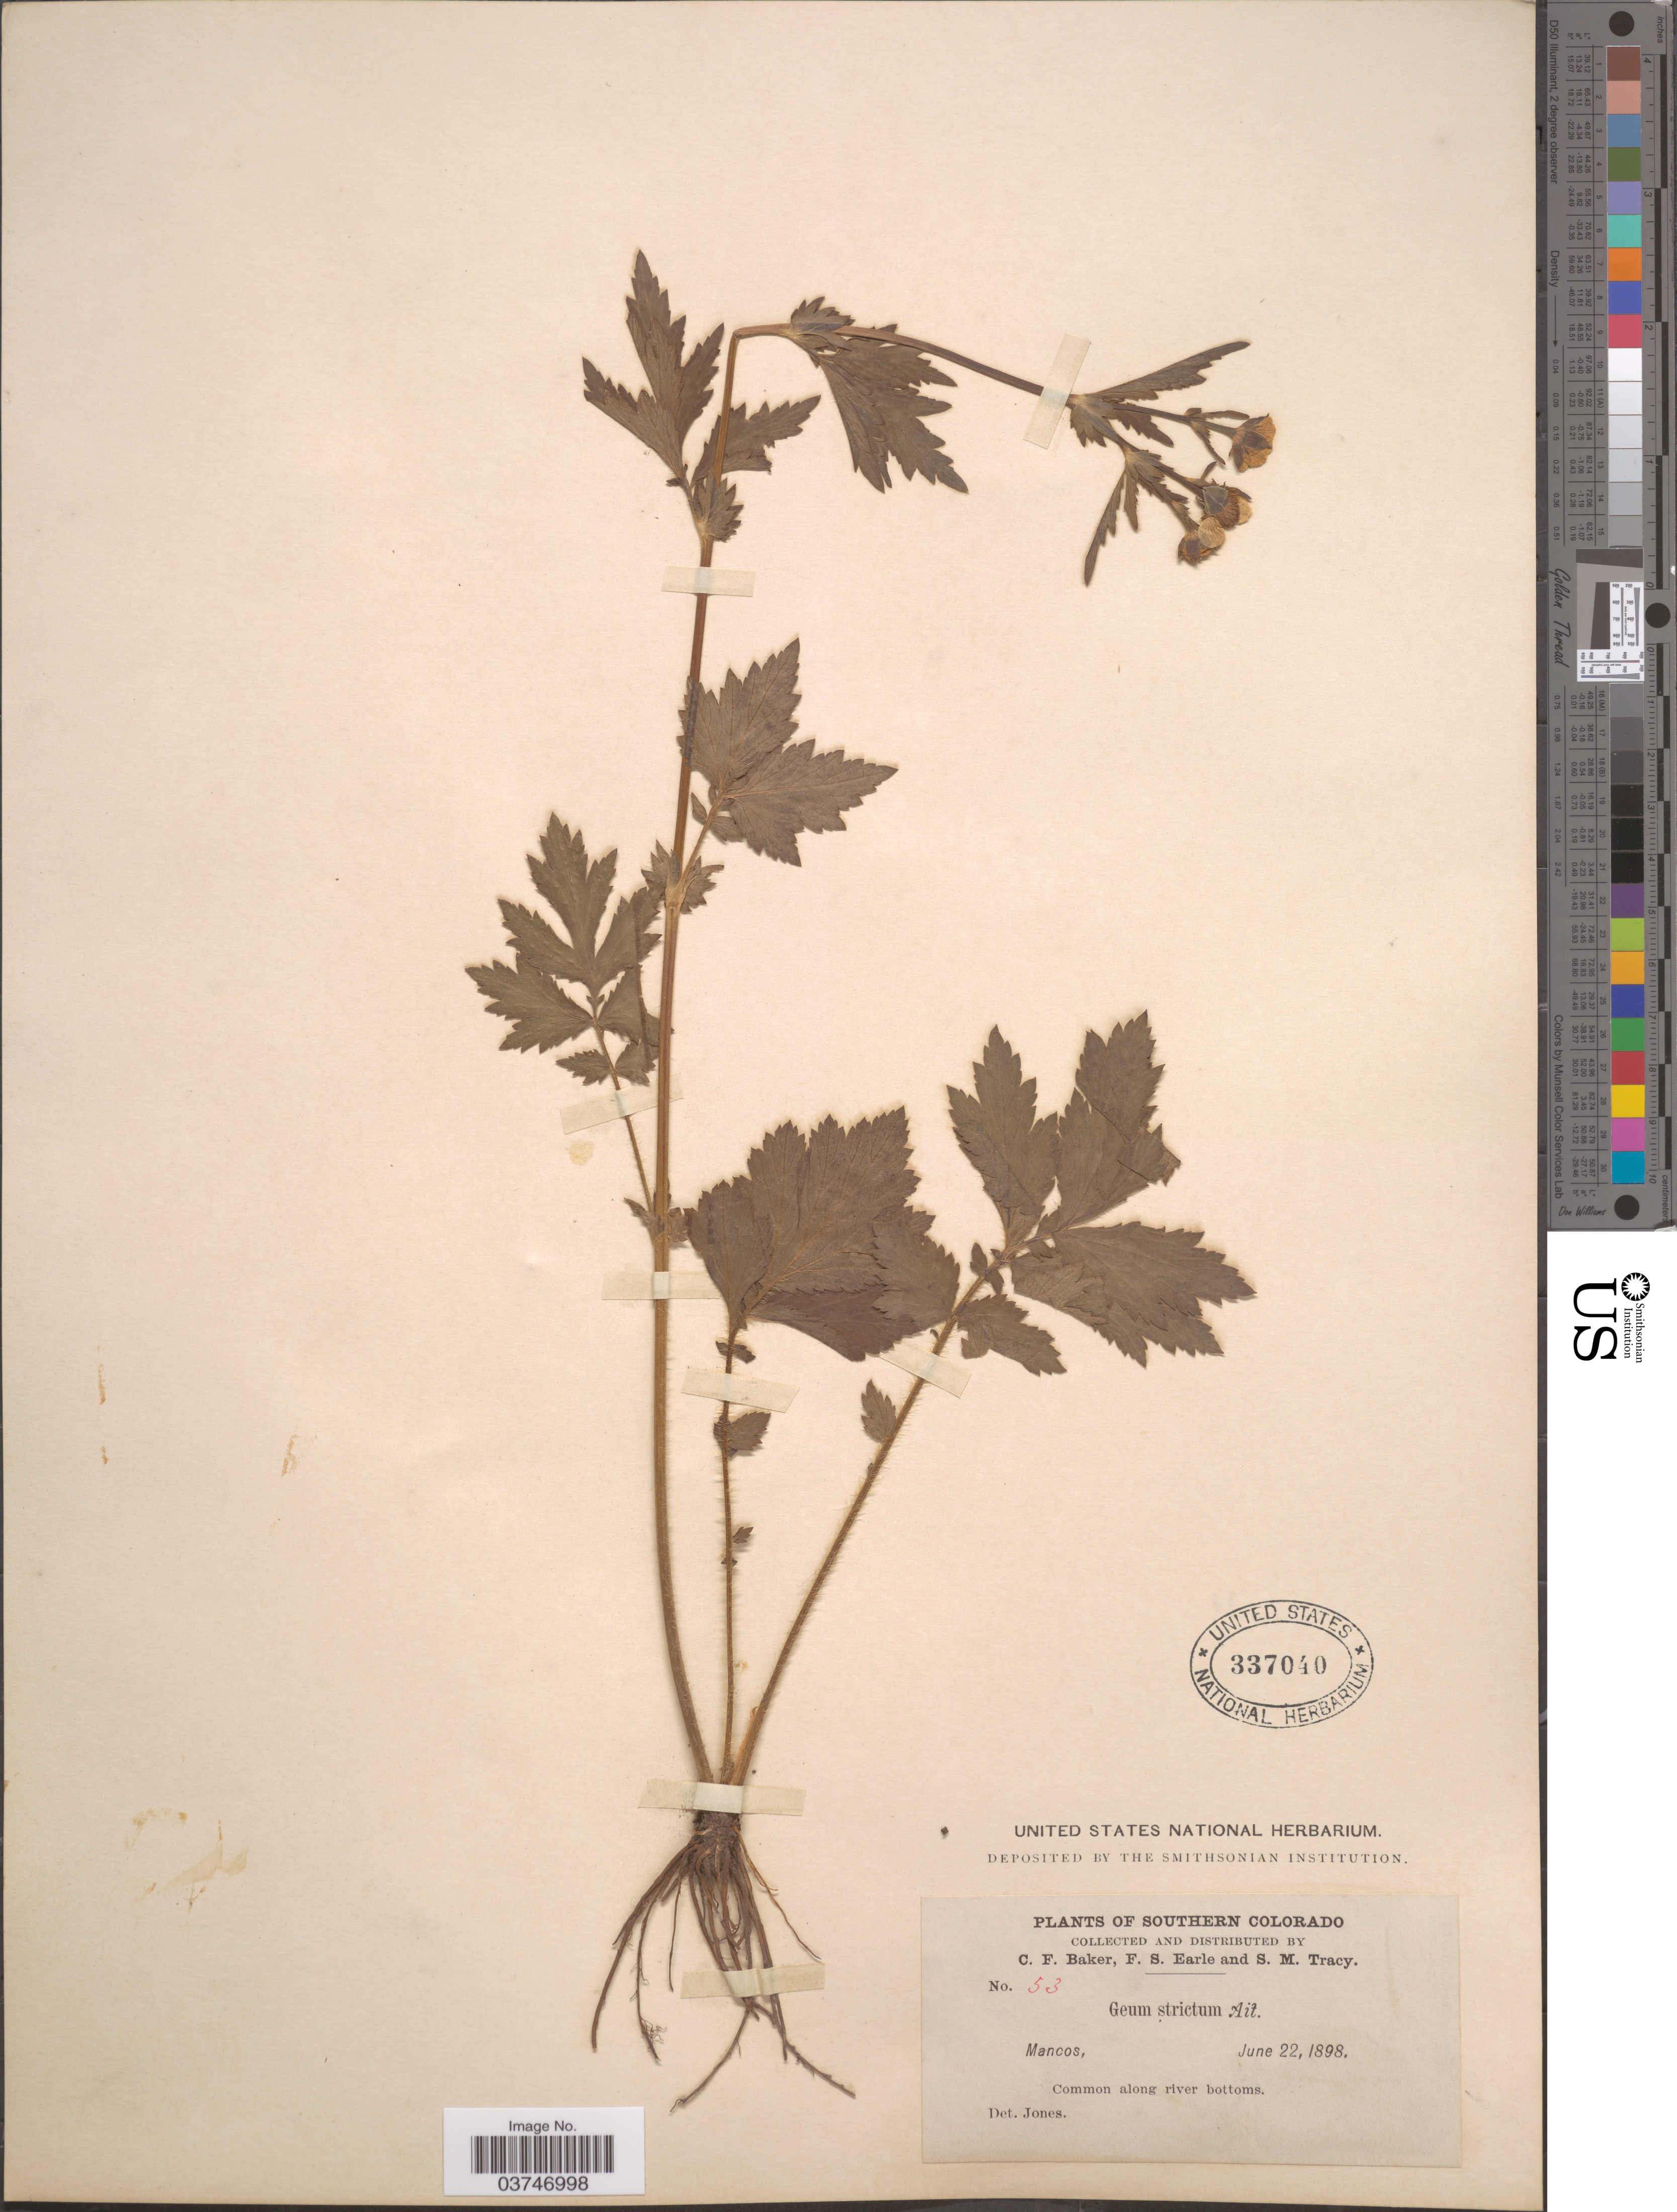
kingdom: Plantae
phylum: Tracheophyta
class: Magnoliopsida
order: Rosales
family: Rosaceae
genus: Geum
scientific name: Geum aleppicum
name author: Jacq.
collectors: C. F. Baker, F. S. Earle & S. M. Tracy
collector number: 53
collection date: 1898-06-22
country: United States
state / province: Colorado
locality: Southern Colorado. Mancos.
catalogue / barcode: US 337040